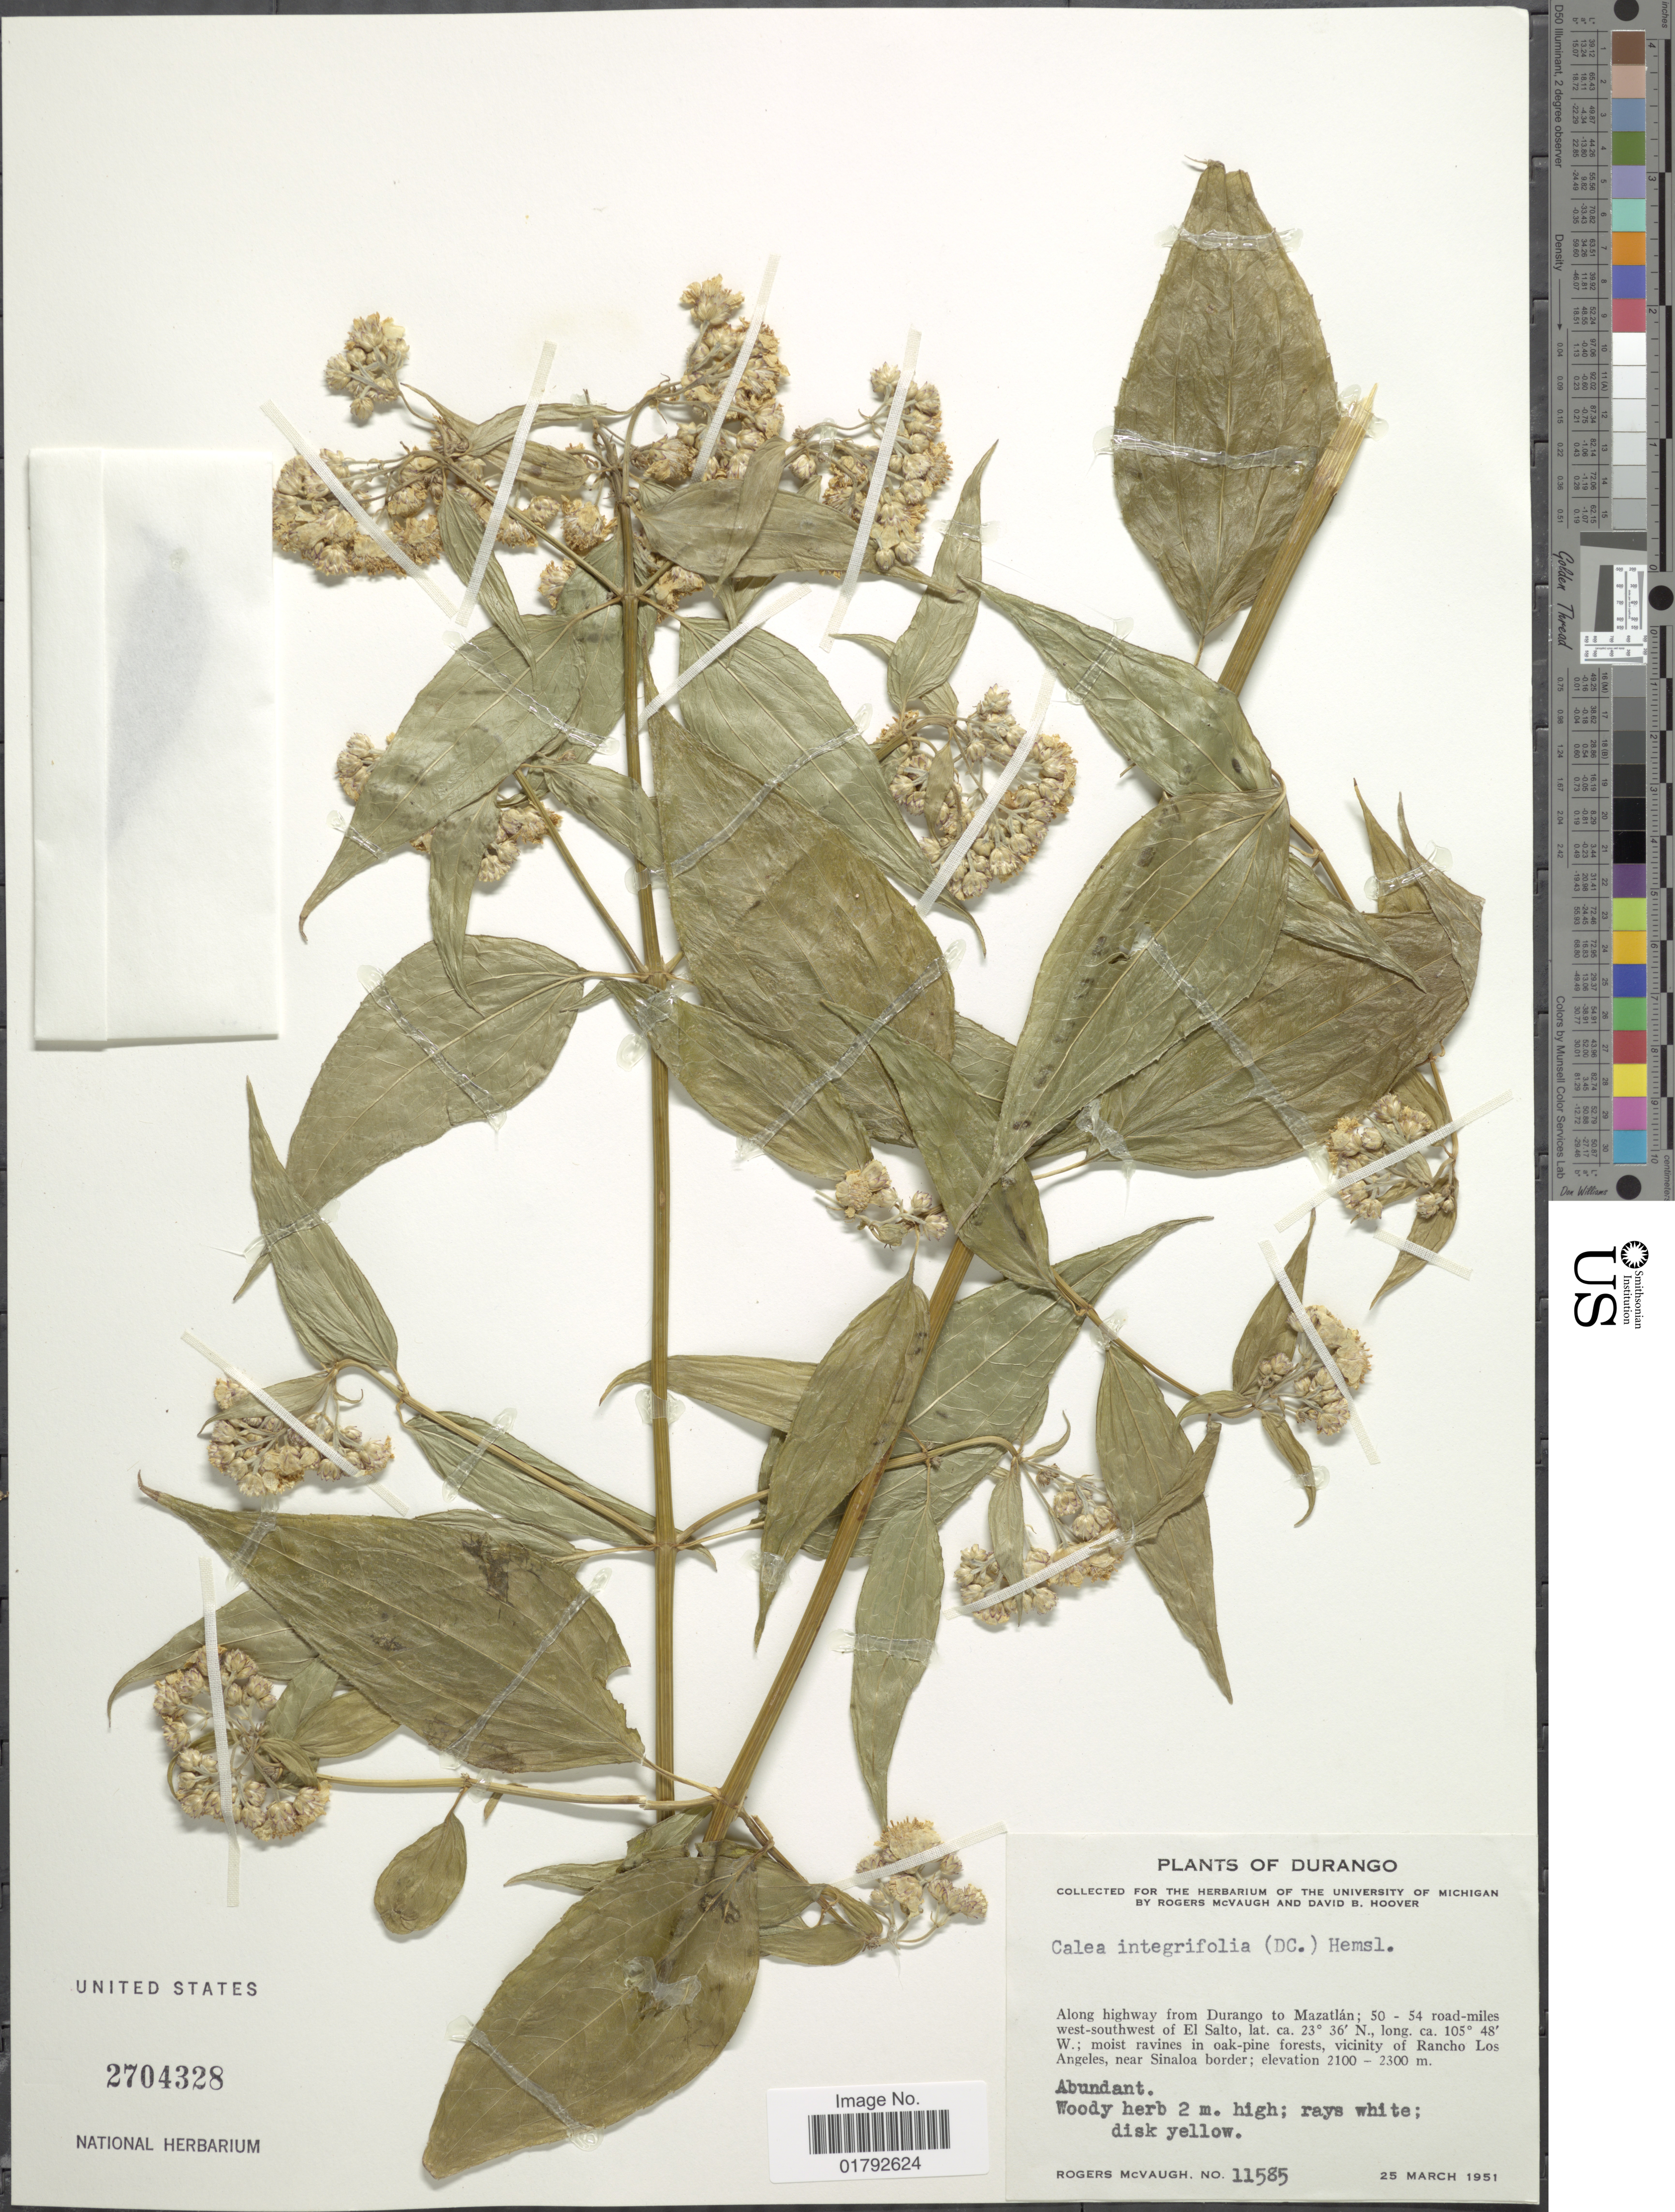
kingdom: Plantae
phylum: Tracheophyta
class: Magnoliopsida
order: Asterales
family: Asteraceae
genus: Alloispermum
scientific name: Alloispermum integrifolium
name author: (DC.) H. Rob.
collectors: R. McVaugh & D. B. Hoover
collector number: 11585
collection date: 1951-03-25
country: Mexico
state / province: Durango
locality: Along highway from Durango to Mazatlan; 50-54 road-miles west-southwest of El Salto, vicinity of Rancho Los Angeles, near Sinaloa border.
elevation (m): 2100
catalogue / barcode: US 2704328